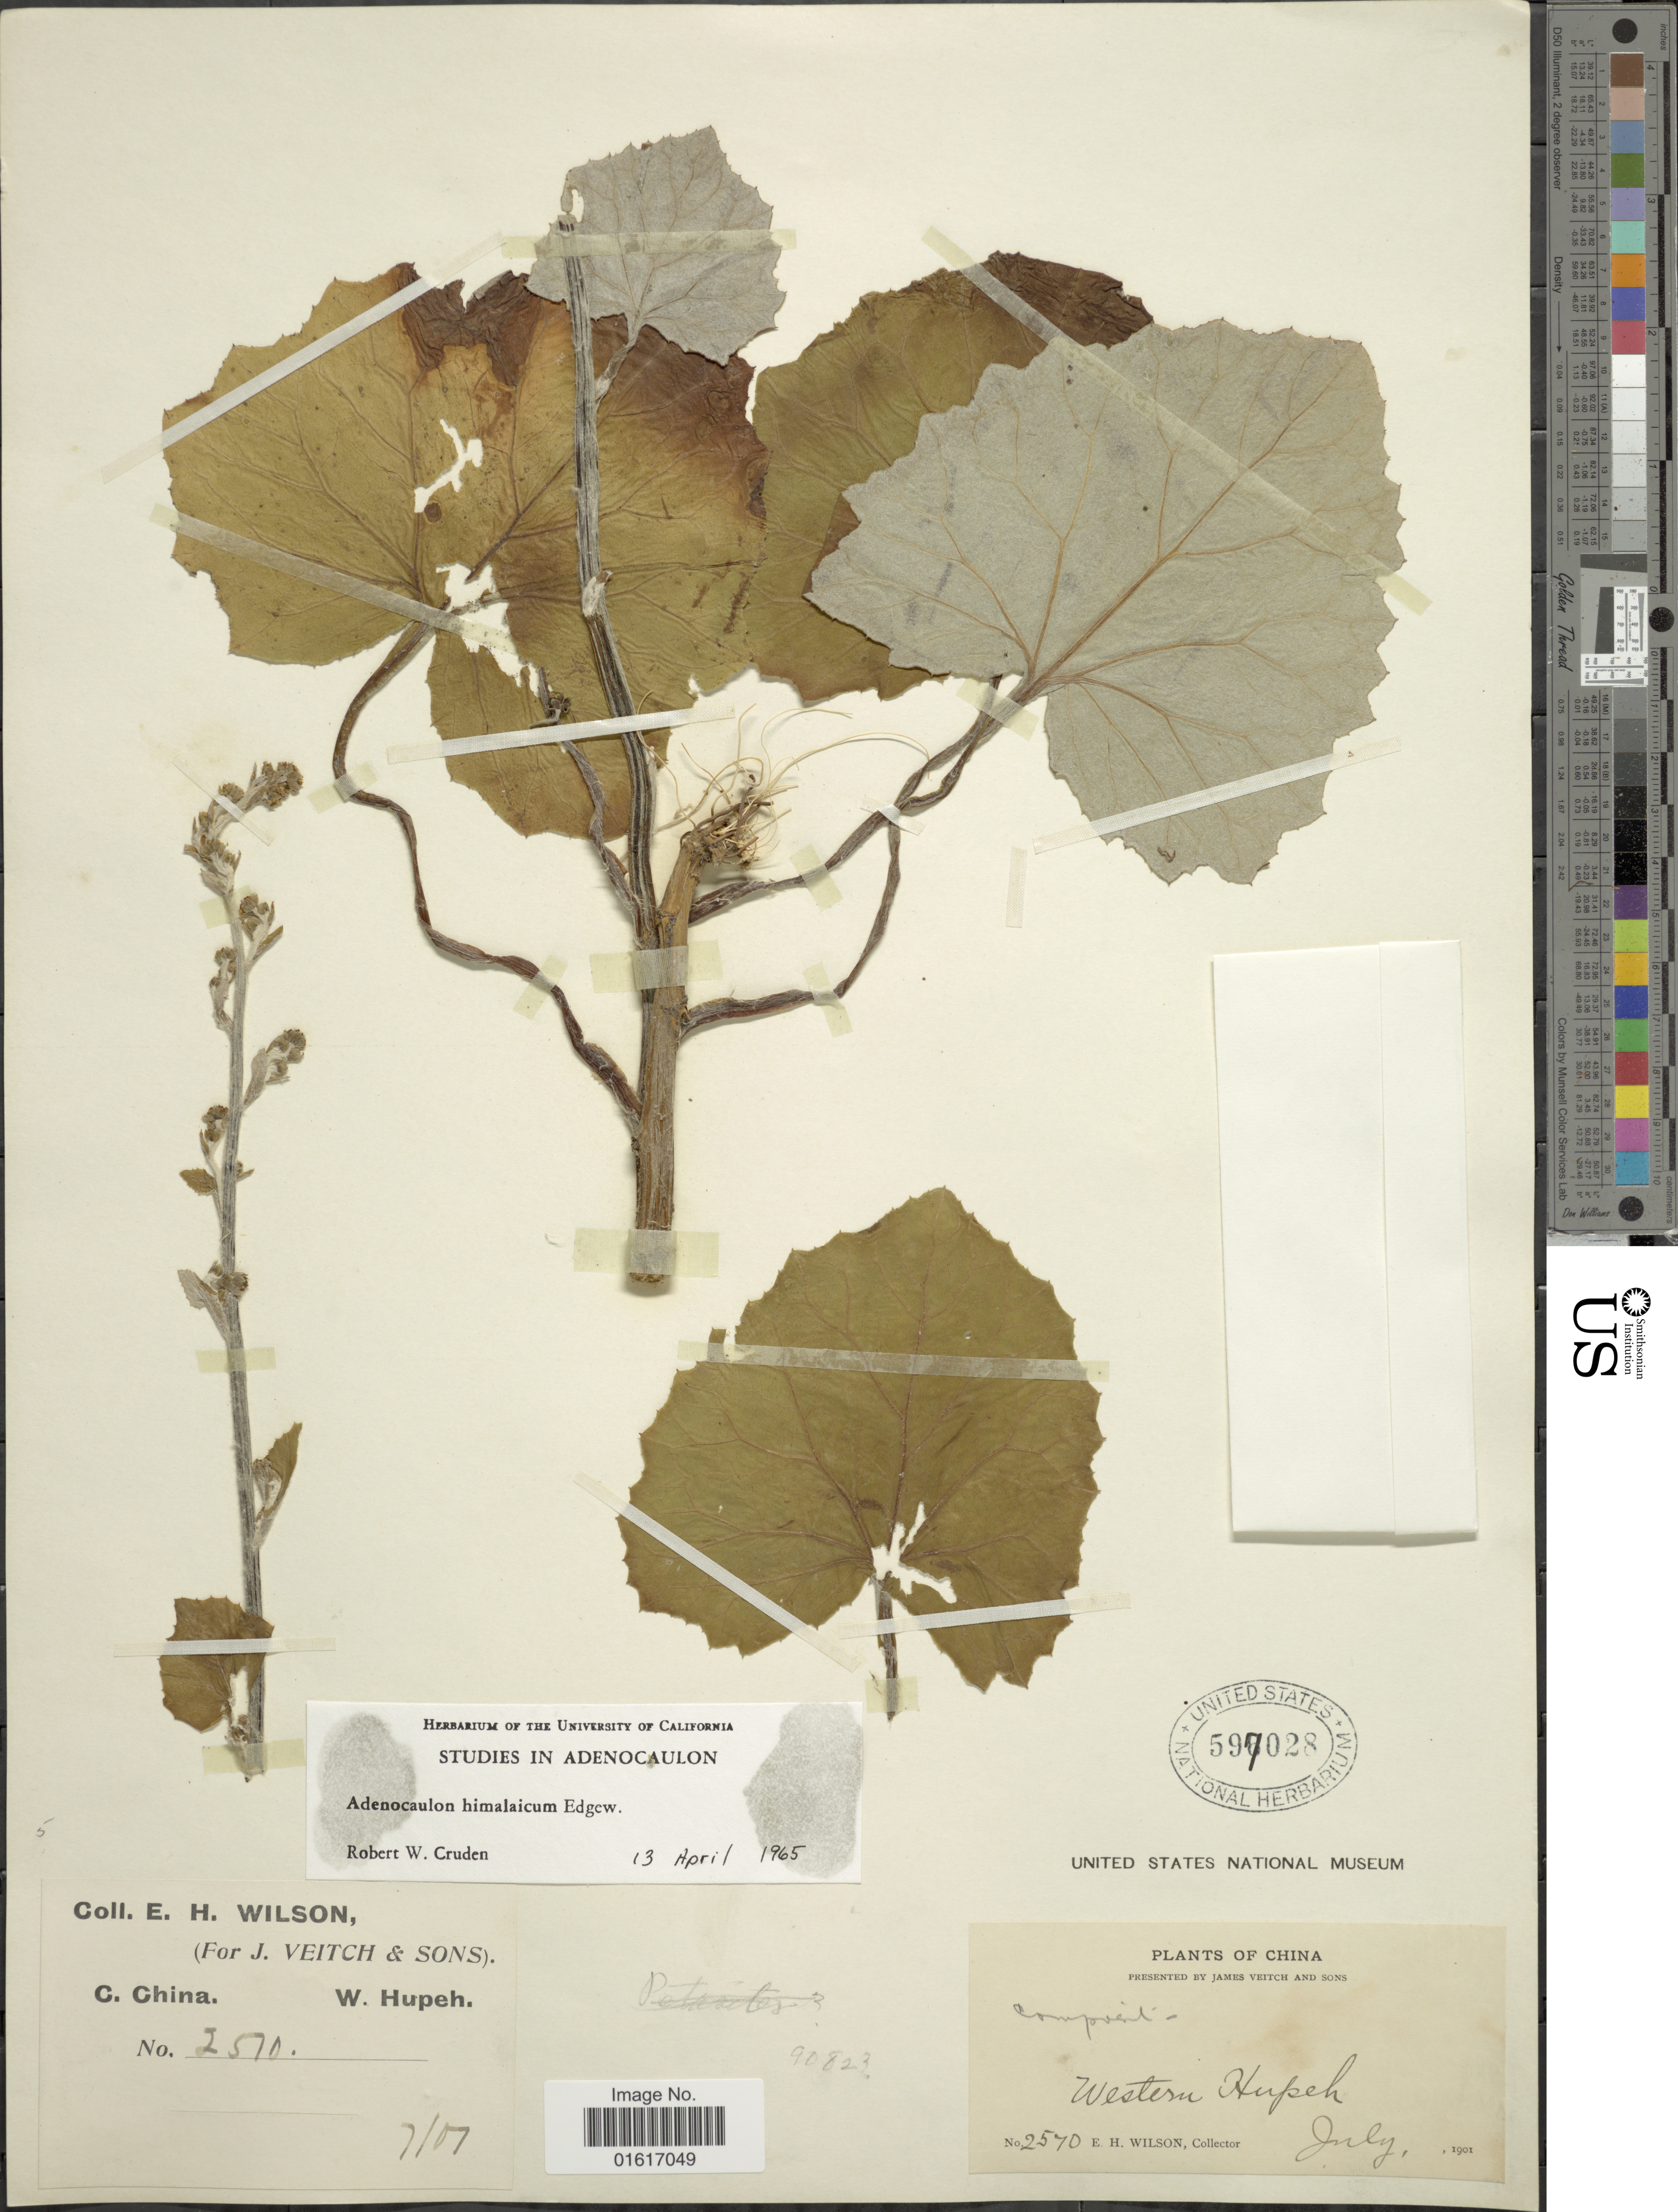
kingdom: Plantae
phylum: Tracheophyta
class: Magnoliopsida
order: Asterales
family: Asteraceae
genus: Adenocaulon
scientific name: Adenocaulon himalaicum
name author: Edgew.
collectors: E. Wilson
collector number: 2570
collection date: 1901-07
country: China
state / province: Hubei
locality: Western Hupeh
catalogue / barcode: US 597028